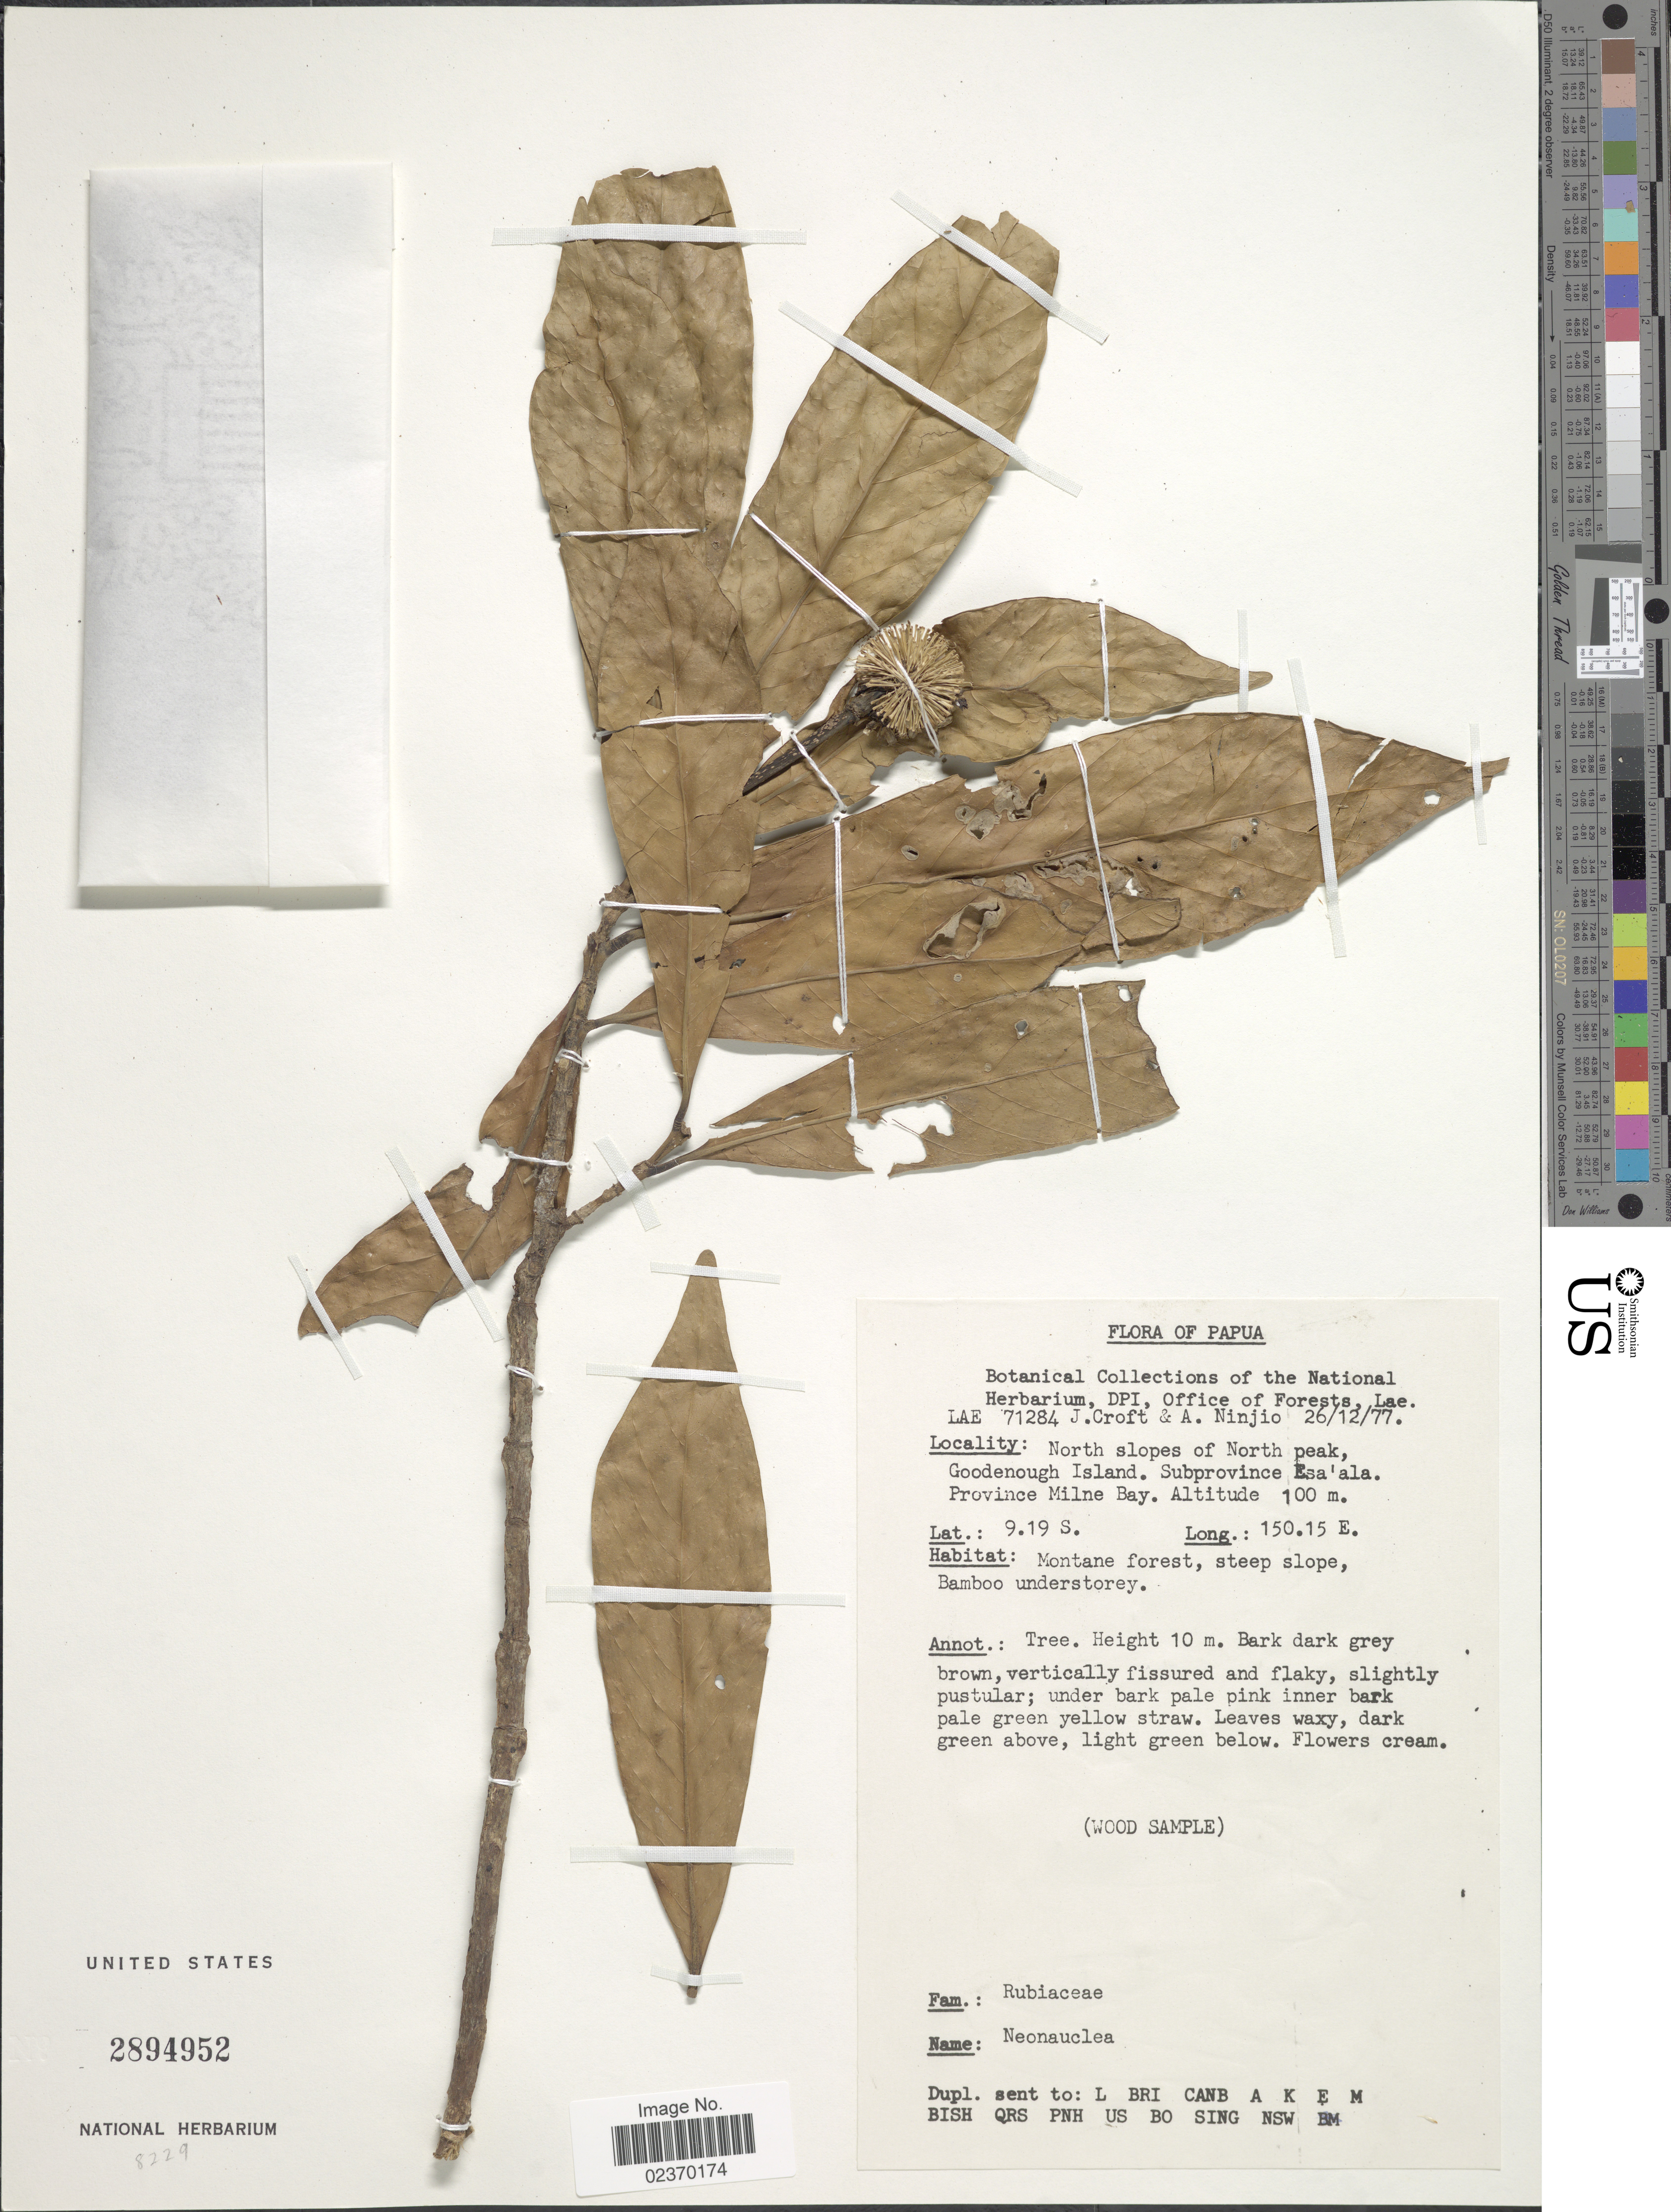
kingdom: Plantae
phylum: Tracheophyta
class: Magnoliopsida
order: Gentianales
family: Rubiaceae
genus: Neonauclea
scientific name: Neonauclea sp.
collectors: J. Croft & A. Ninjio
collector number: LAE 71284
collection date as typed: Transcribed d/m/y: 26/12/77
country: Papua New Guinea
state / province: Milne Bay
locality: North slopes of North peak, Goodenough Island. Subprovince Esa'ala, Montane forest, steep slope, Bamboo understorey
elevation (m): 100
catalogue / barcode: US 2894952